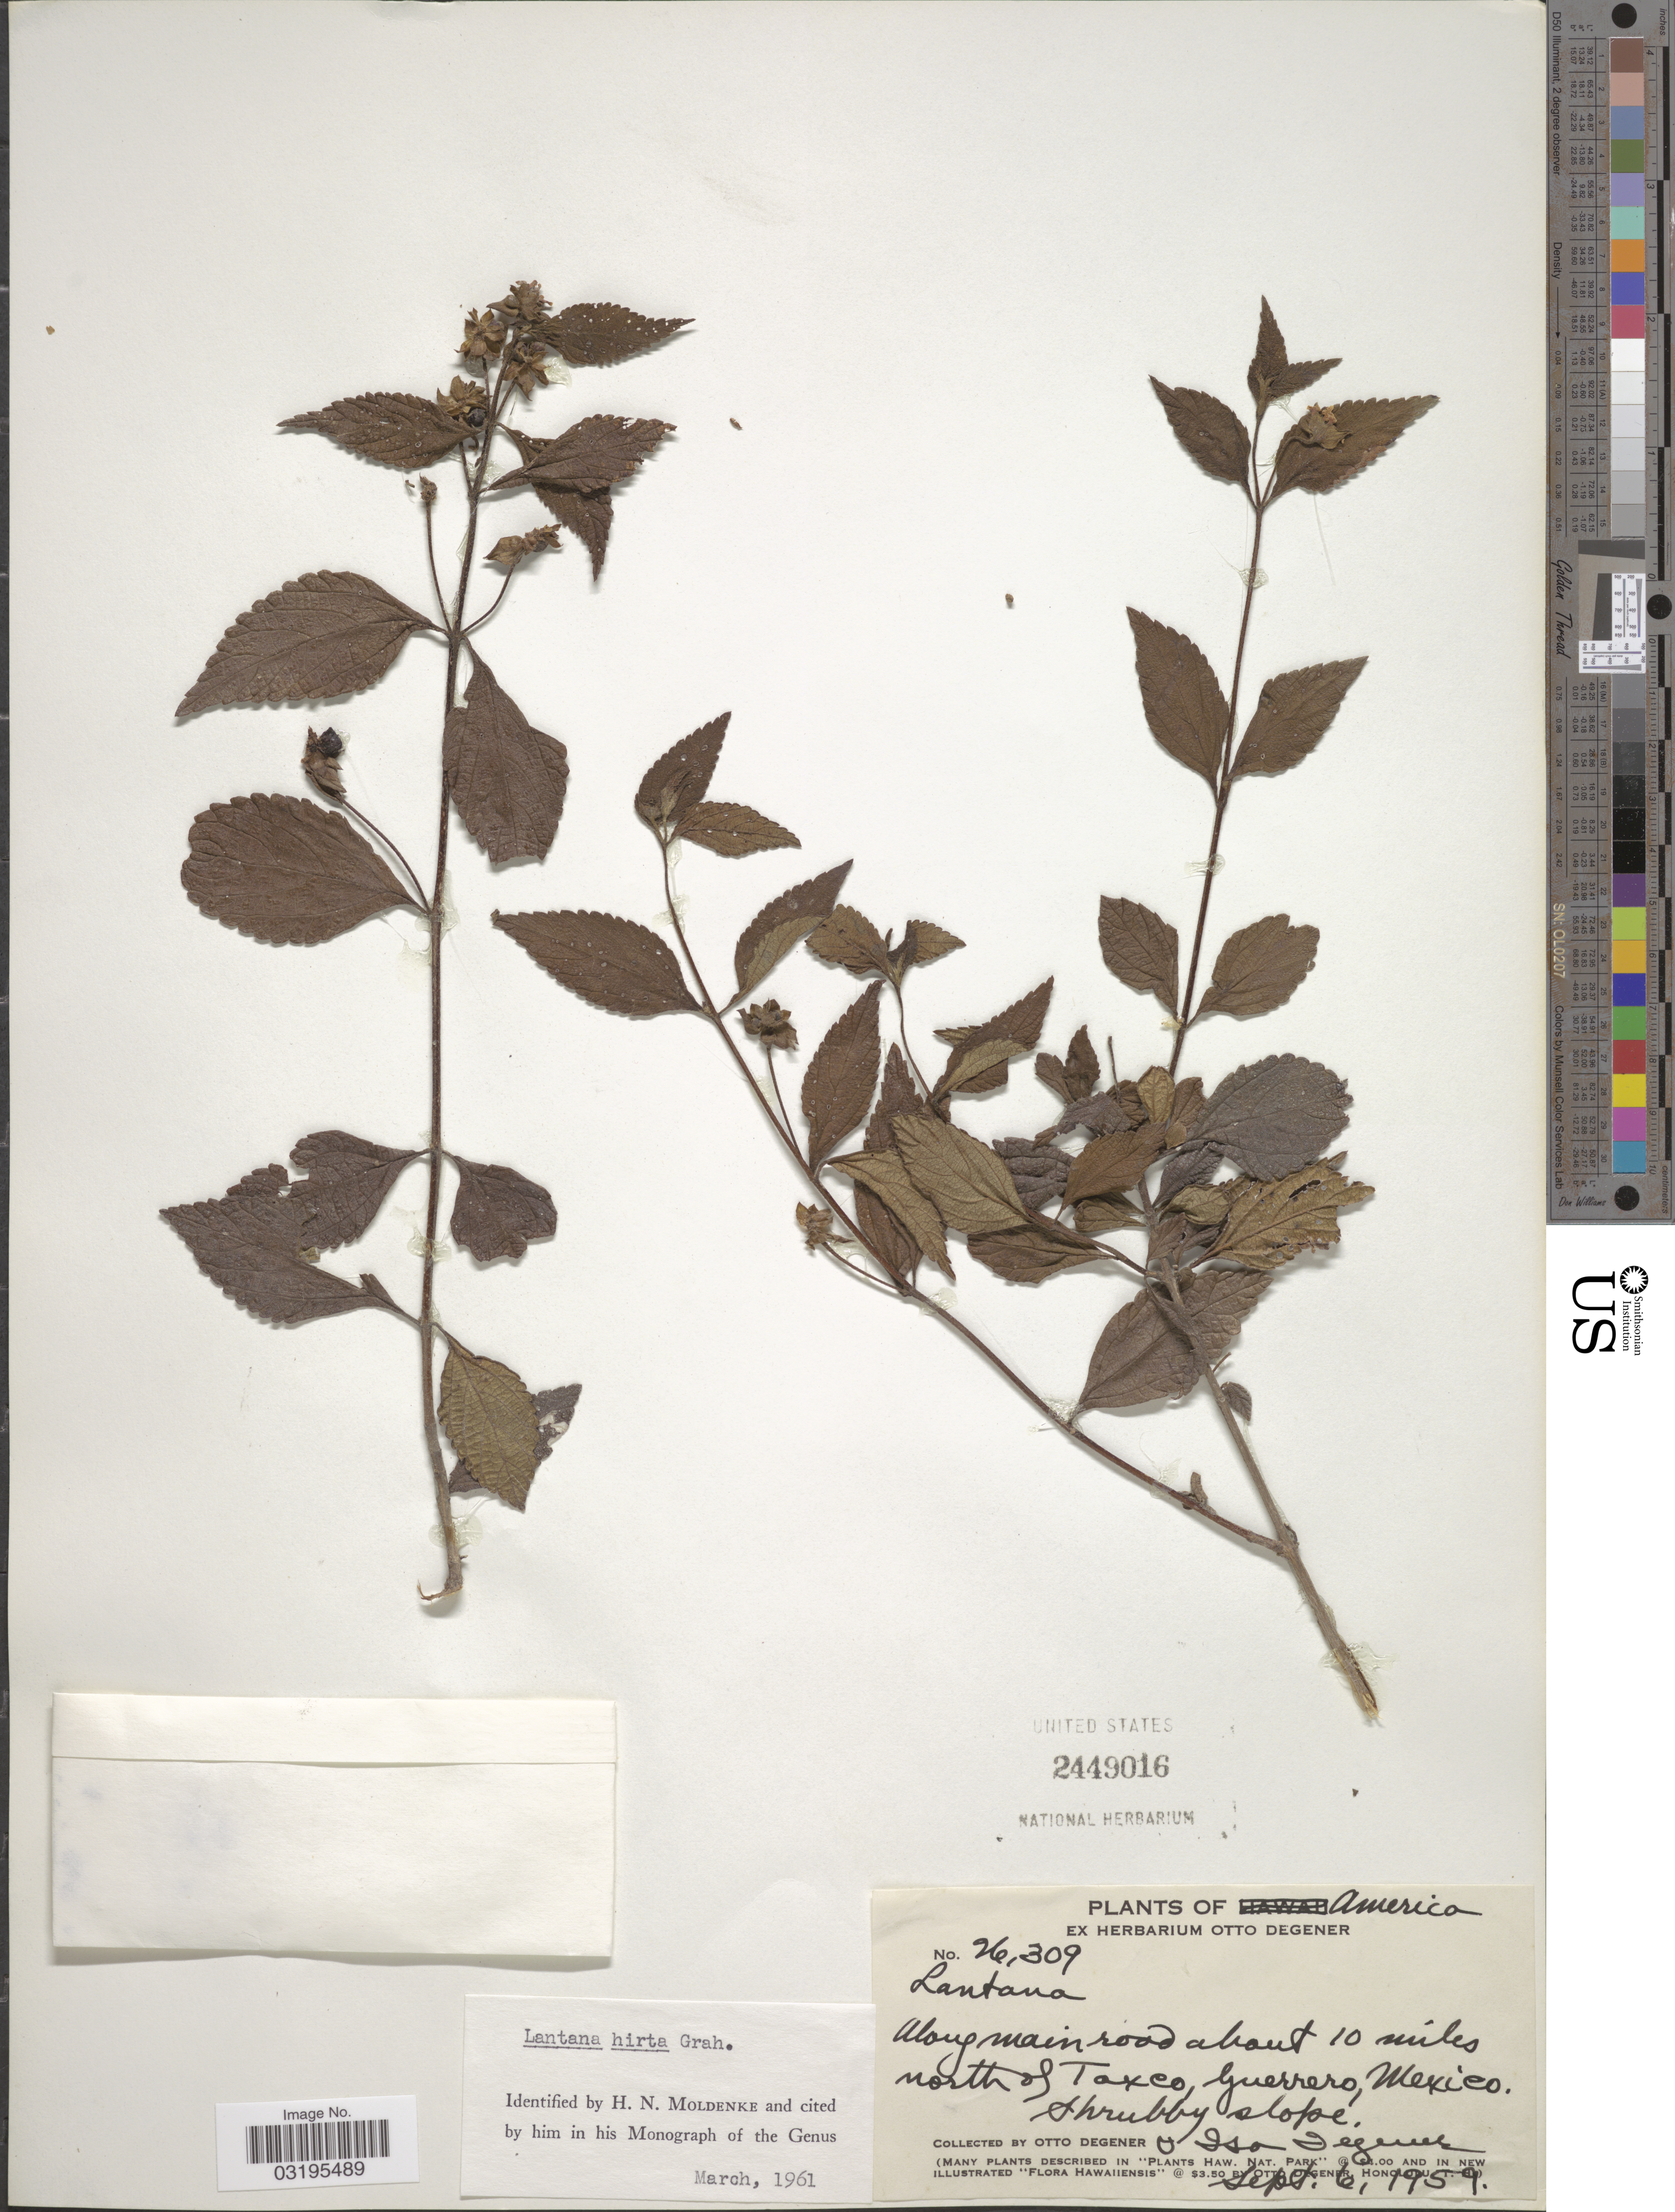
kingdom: Plantae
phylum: Tracheophyta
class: Magnoliopsida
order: Lamiales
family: Verbenaceae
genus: Lantana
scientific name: Lantana hirta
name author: Graham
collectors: O. Degener & I. Degener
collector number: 26309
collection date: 1959-09-06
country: Mexico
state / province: Guerrero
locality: Along main road about 10 miles north of Taxco.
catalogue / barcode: US 2449016